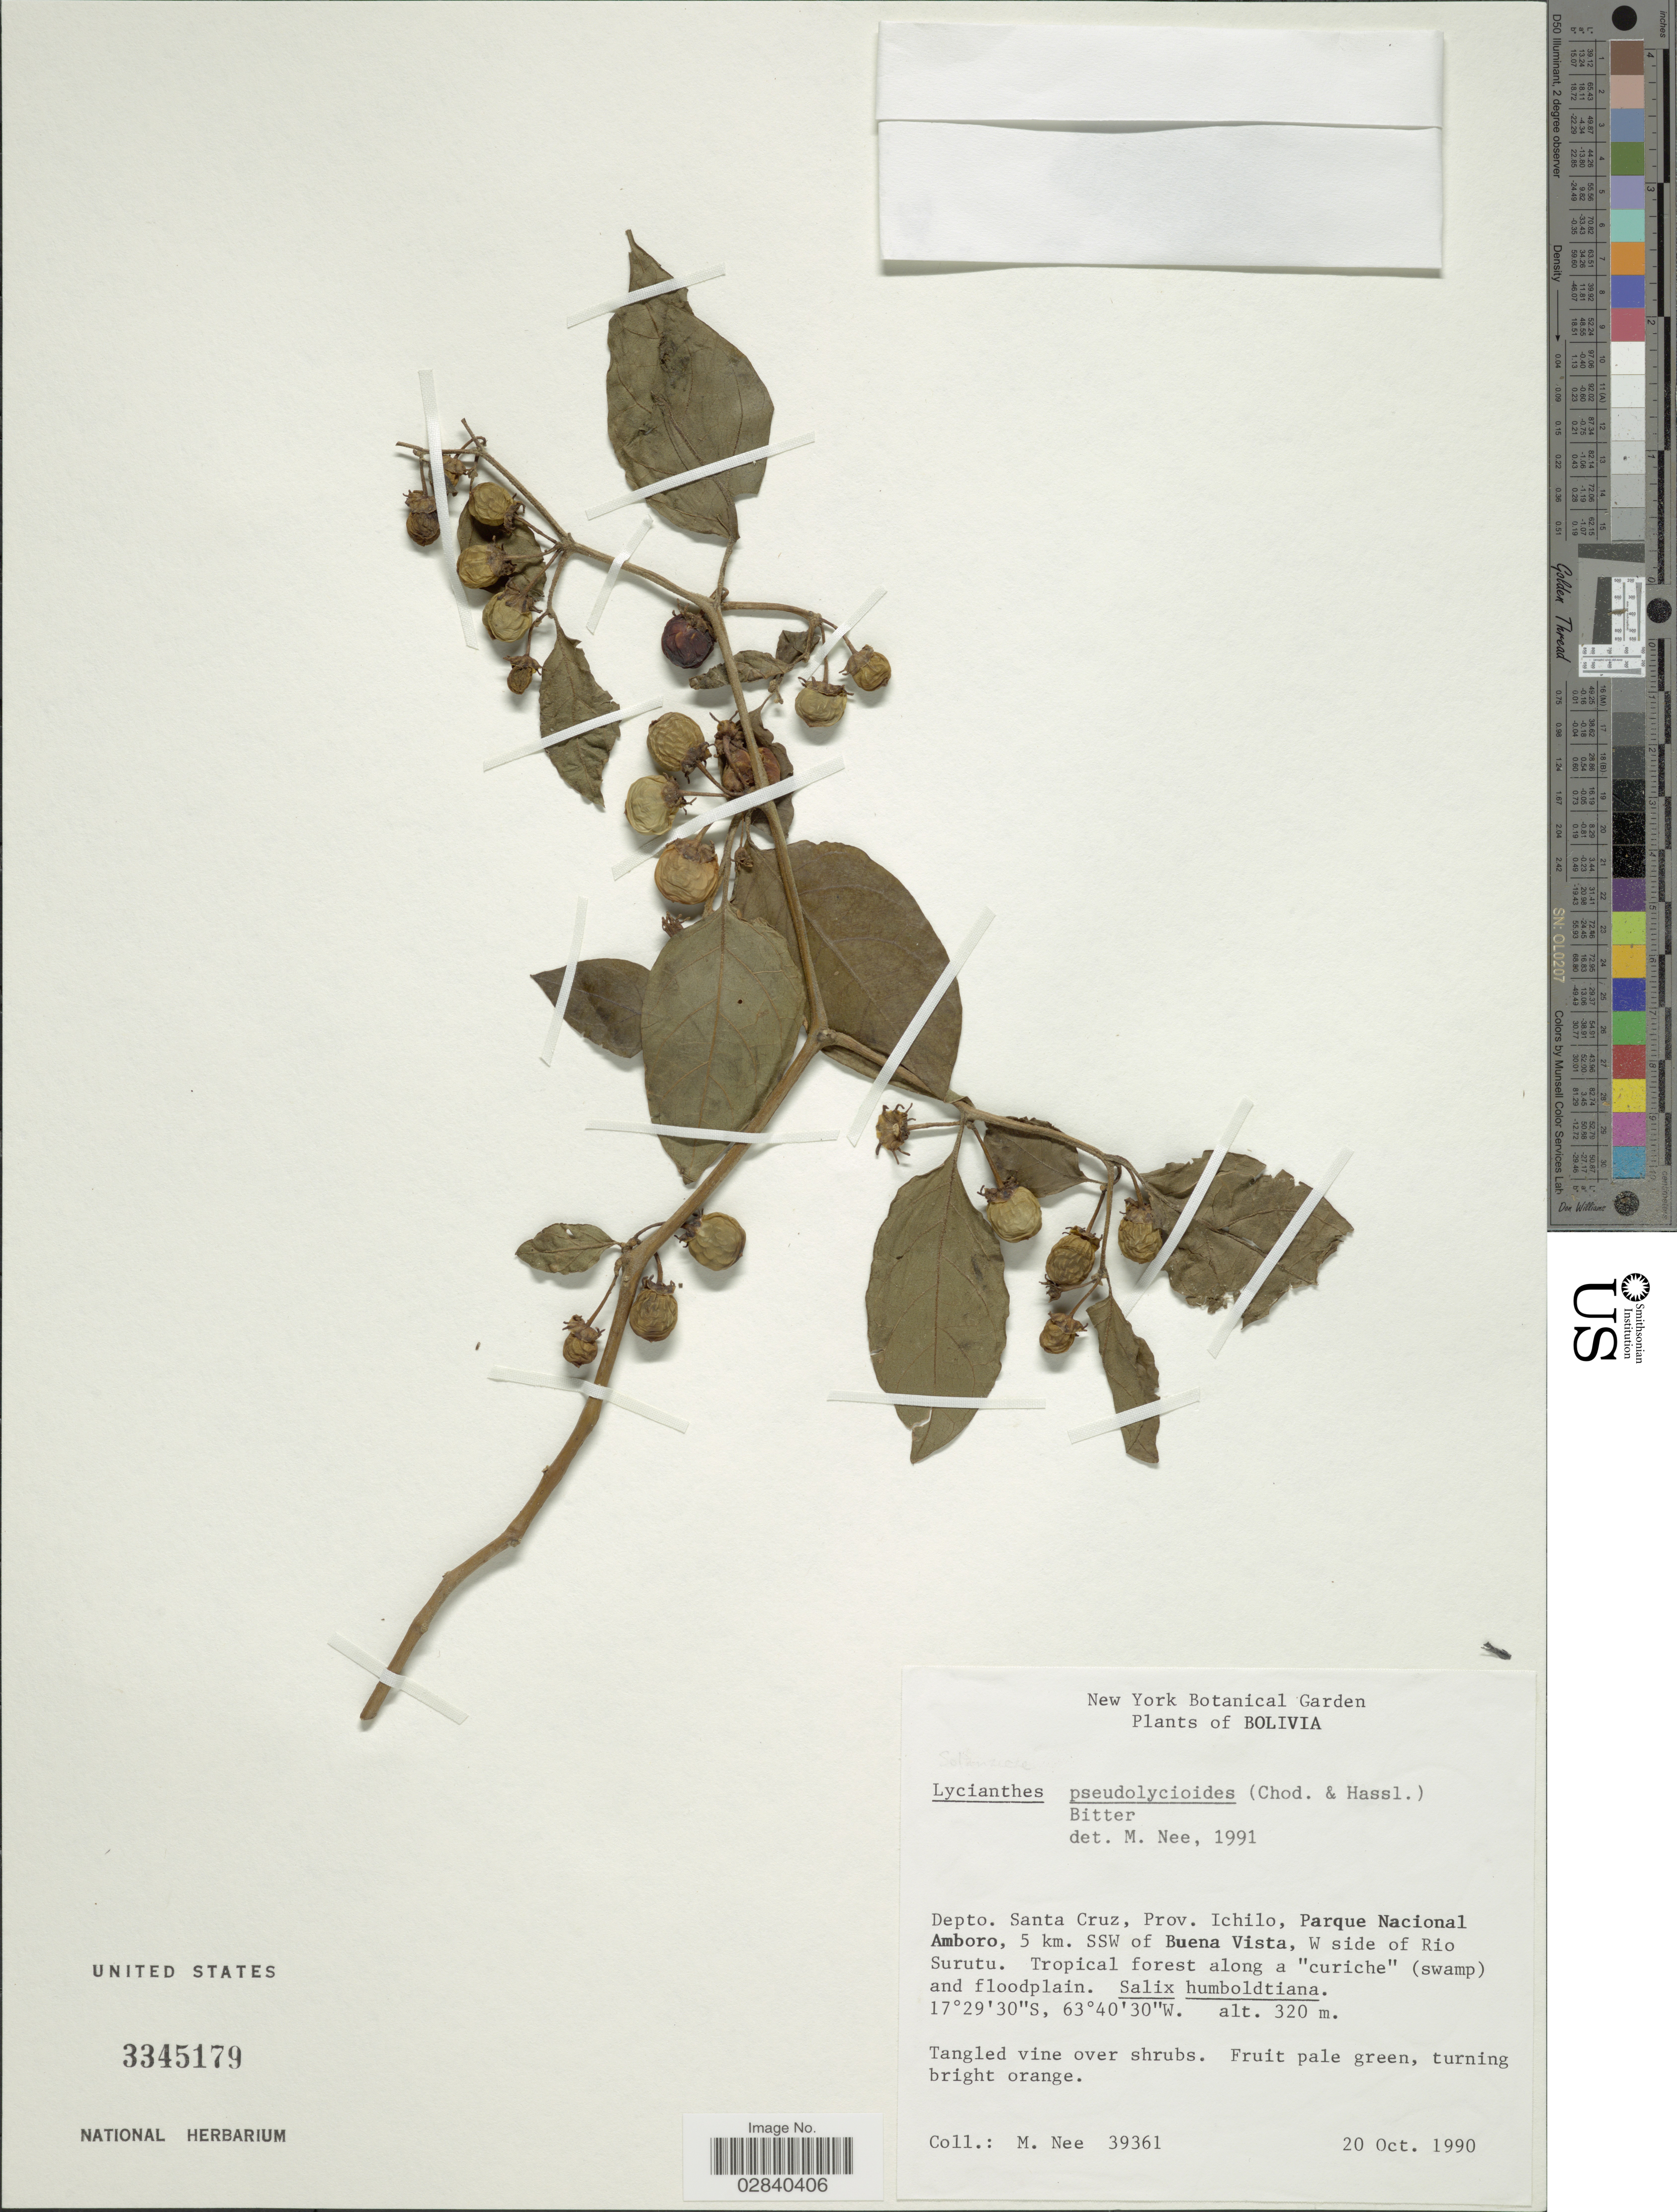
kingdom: Plantae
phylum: Tracheophyta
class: Magnoliopsida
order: Solanales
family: Solanaceae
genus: Lycianthes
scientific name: Lycianthes pseudolycioides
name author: Bitter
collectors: M. Nee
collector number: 39361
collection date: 1990-10-20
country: Bolivia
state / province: Santa Cruz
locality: Depto. Santa Cruz, Prov. Ichilo, Parque Nacional Amboro, 5 km. SSW of Buena Vista, W side of Rio Surutu.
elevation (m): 320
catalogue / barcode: US 3345179